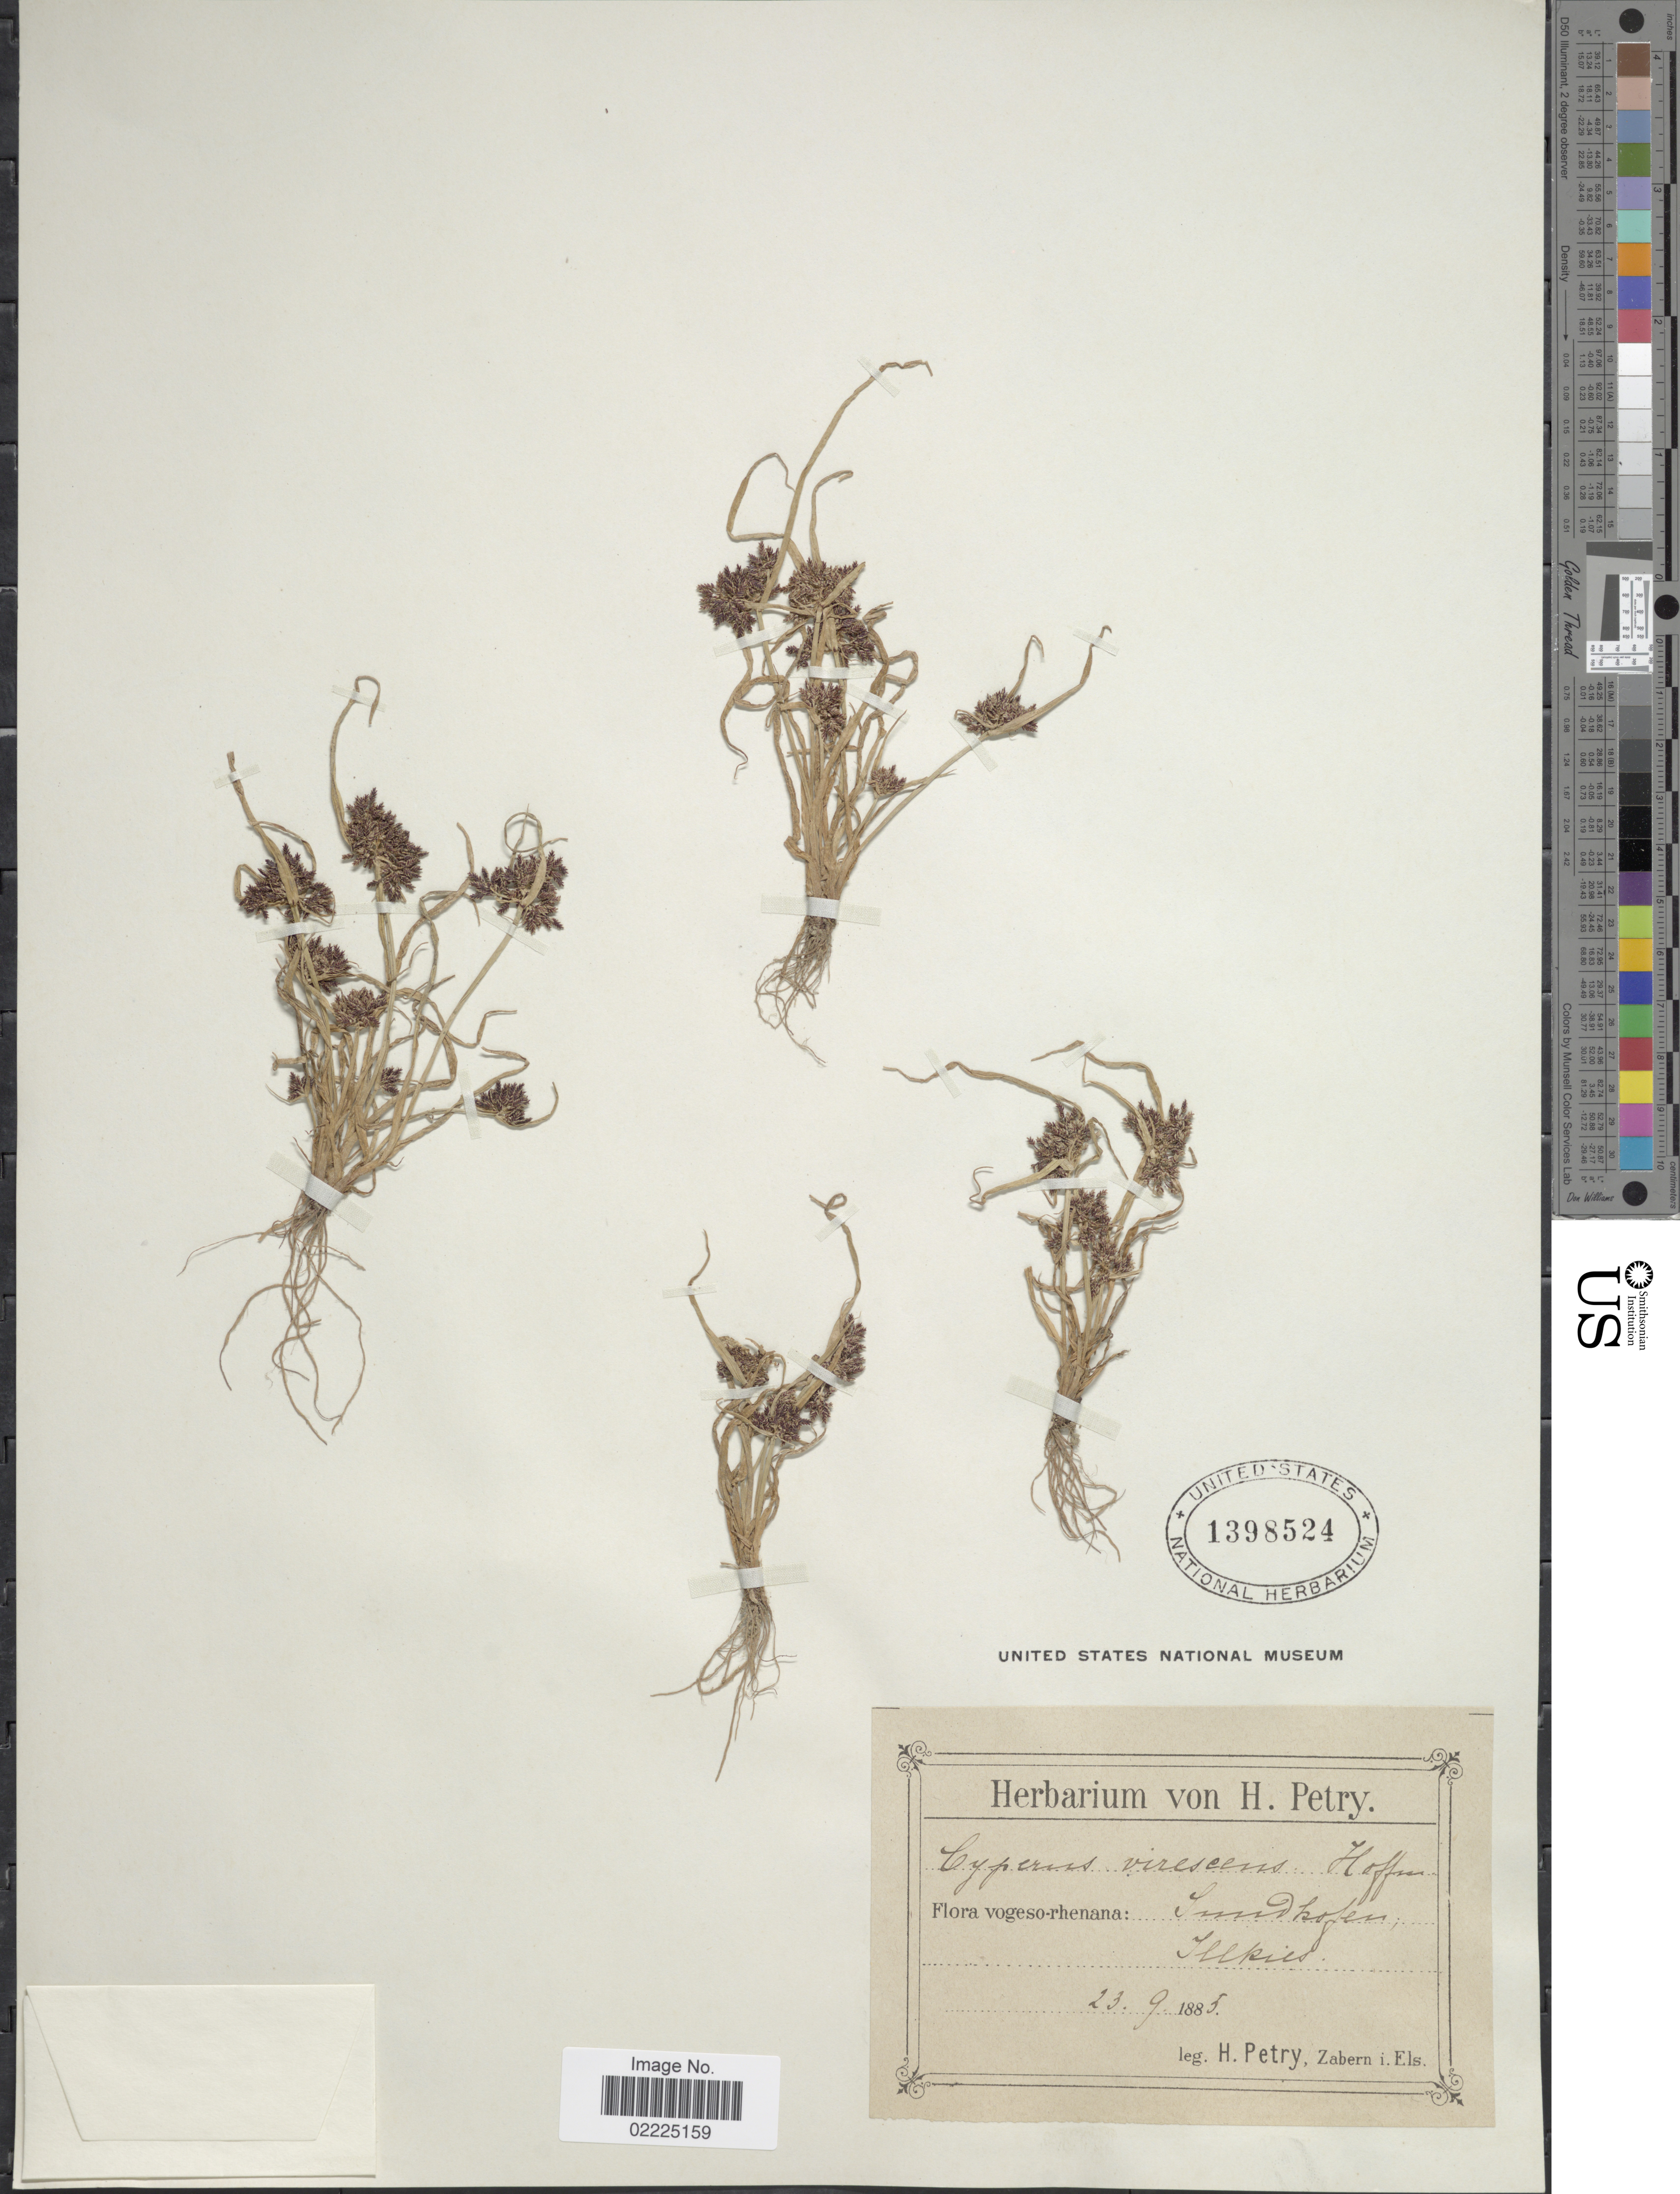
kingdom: Plantae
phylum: Tracheophyta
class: Liliopsida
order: Poales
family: Cyperaceae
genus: Cyperus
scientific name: Cyperus fuscus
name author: L.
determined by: Strong, Mark T., (BOT), Smithsonian Institution - National Museum of Natural History (UNITED STATES)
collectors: H. Petry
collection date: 1885-09-23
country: Germany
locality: Vogeso-rhenana: Ind kofen, Illkies [interpreted]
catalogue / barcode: US 1398524